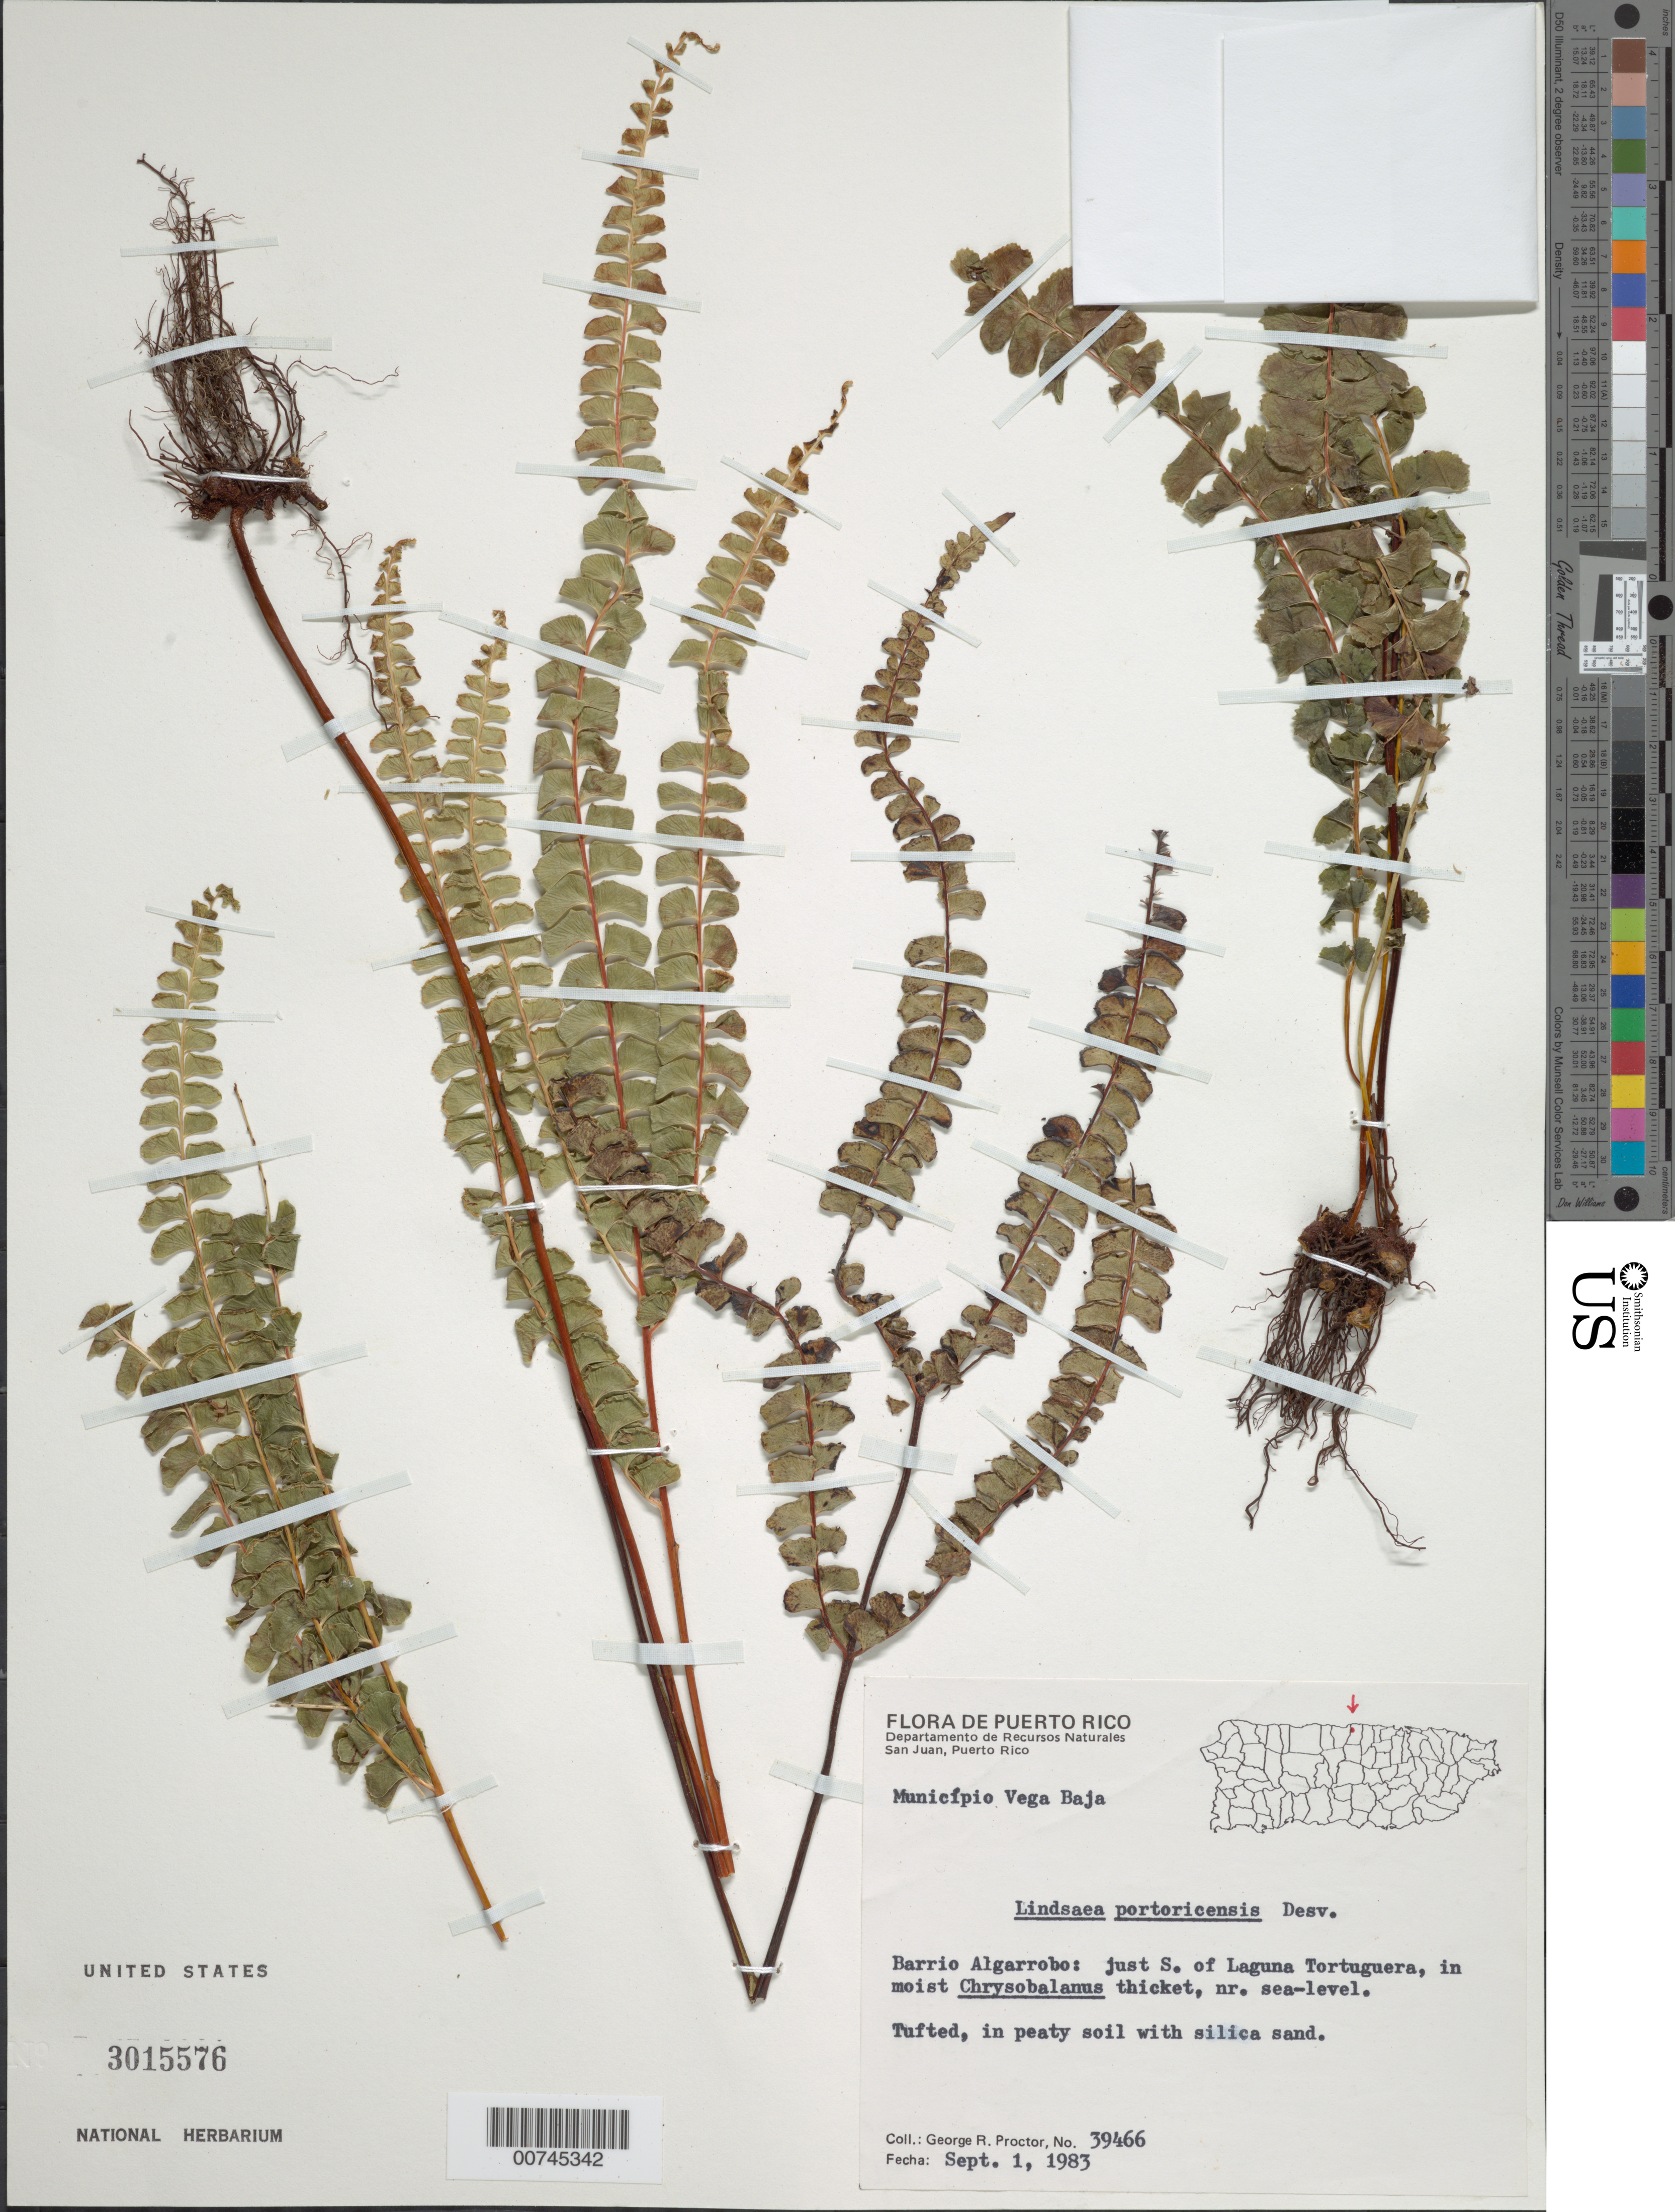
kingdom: Plantae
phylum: Tracheophyta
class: Polypodiopsida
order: Polypodiales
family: Lindsaeaceae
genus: Lindsaea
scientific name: Lindsaea portoricensis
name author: Desv.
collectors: G. R. Proctor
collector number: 39466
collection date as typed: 01 Sep 1983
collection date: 1983-09-01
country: Puerto Rico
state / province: Vega Baja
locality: Barrio Algarrobo: just S of Laguna Tortuguera, in moist Chrysobalanus thicket, near sea-level. Municipio Vega Baja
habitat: Tufted, in peaty soil with silica sand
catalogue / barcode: US 3015576